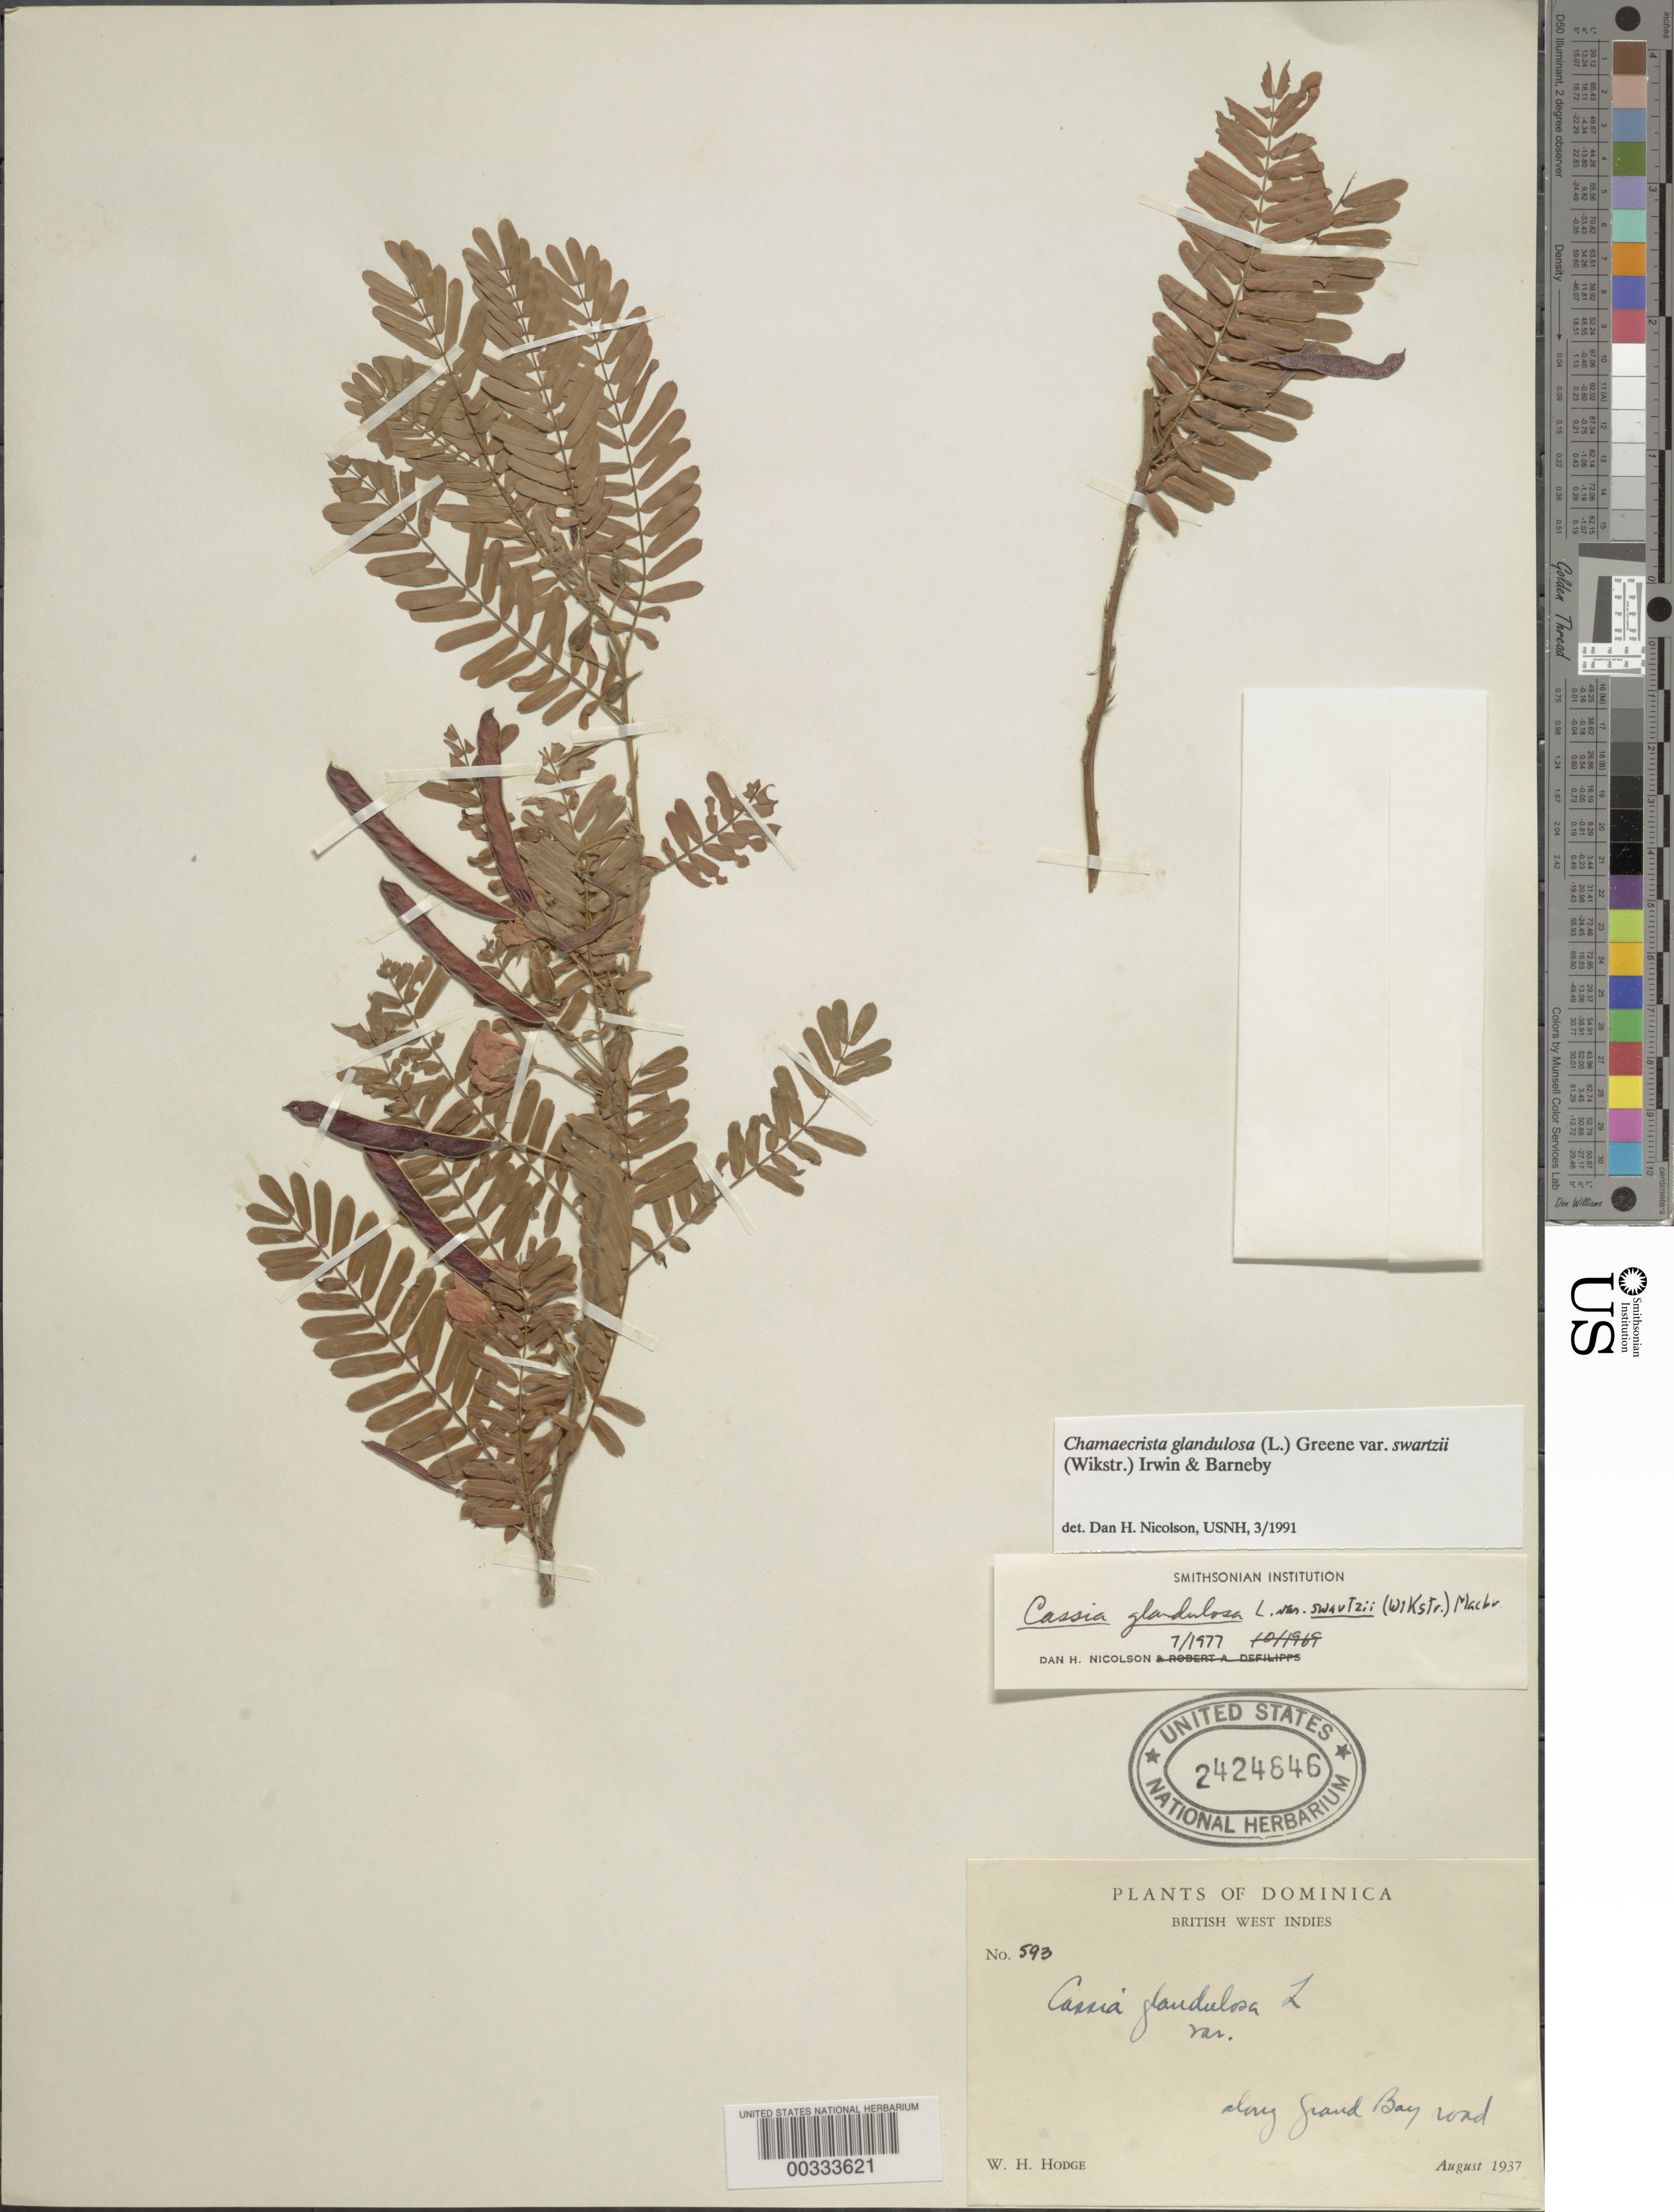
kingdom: Plantae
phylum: Tracheophyta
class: Magnoliopsida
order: Fabales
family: Fabaceae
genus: Chamaecrista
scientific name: Chamaecrista glandulosa var. swartzii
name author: (Wikstr.) H.S. Irwin & Barneby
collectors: W. Hodge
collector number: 593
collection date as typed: Aug 1937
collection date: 1937-08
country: Dominica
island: Dominica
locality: Along grand bay road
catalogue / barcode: US 2424846